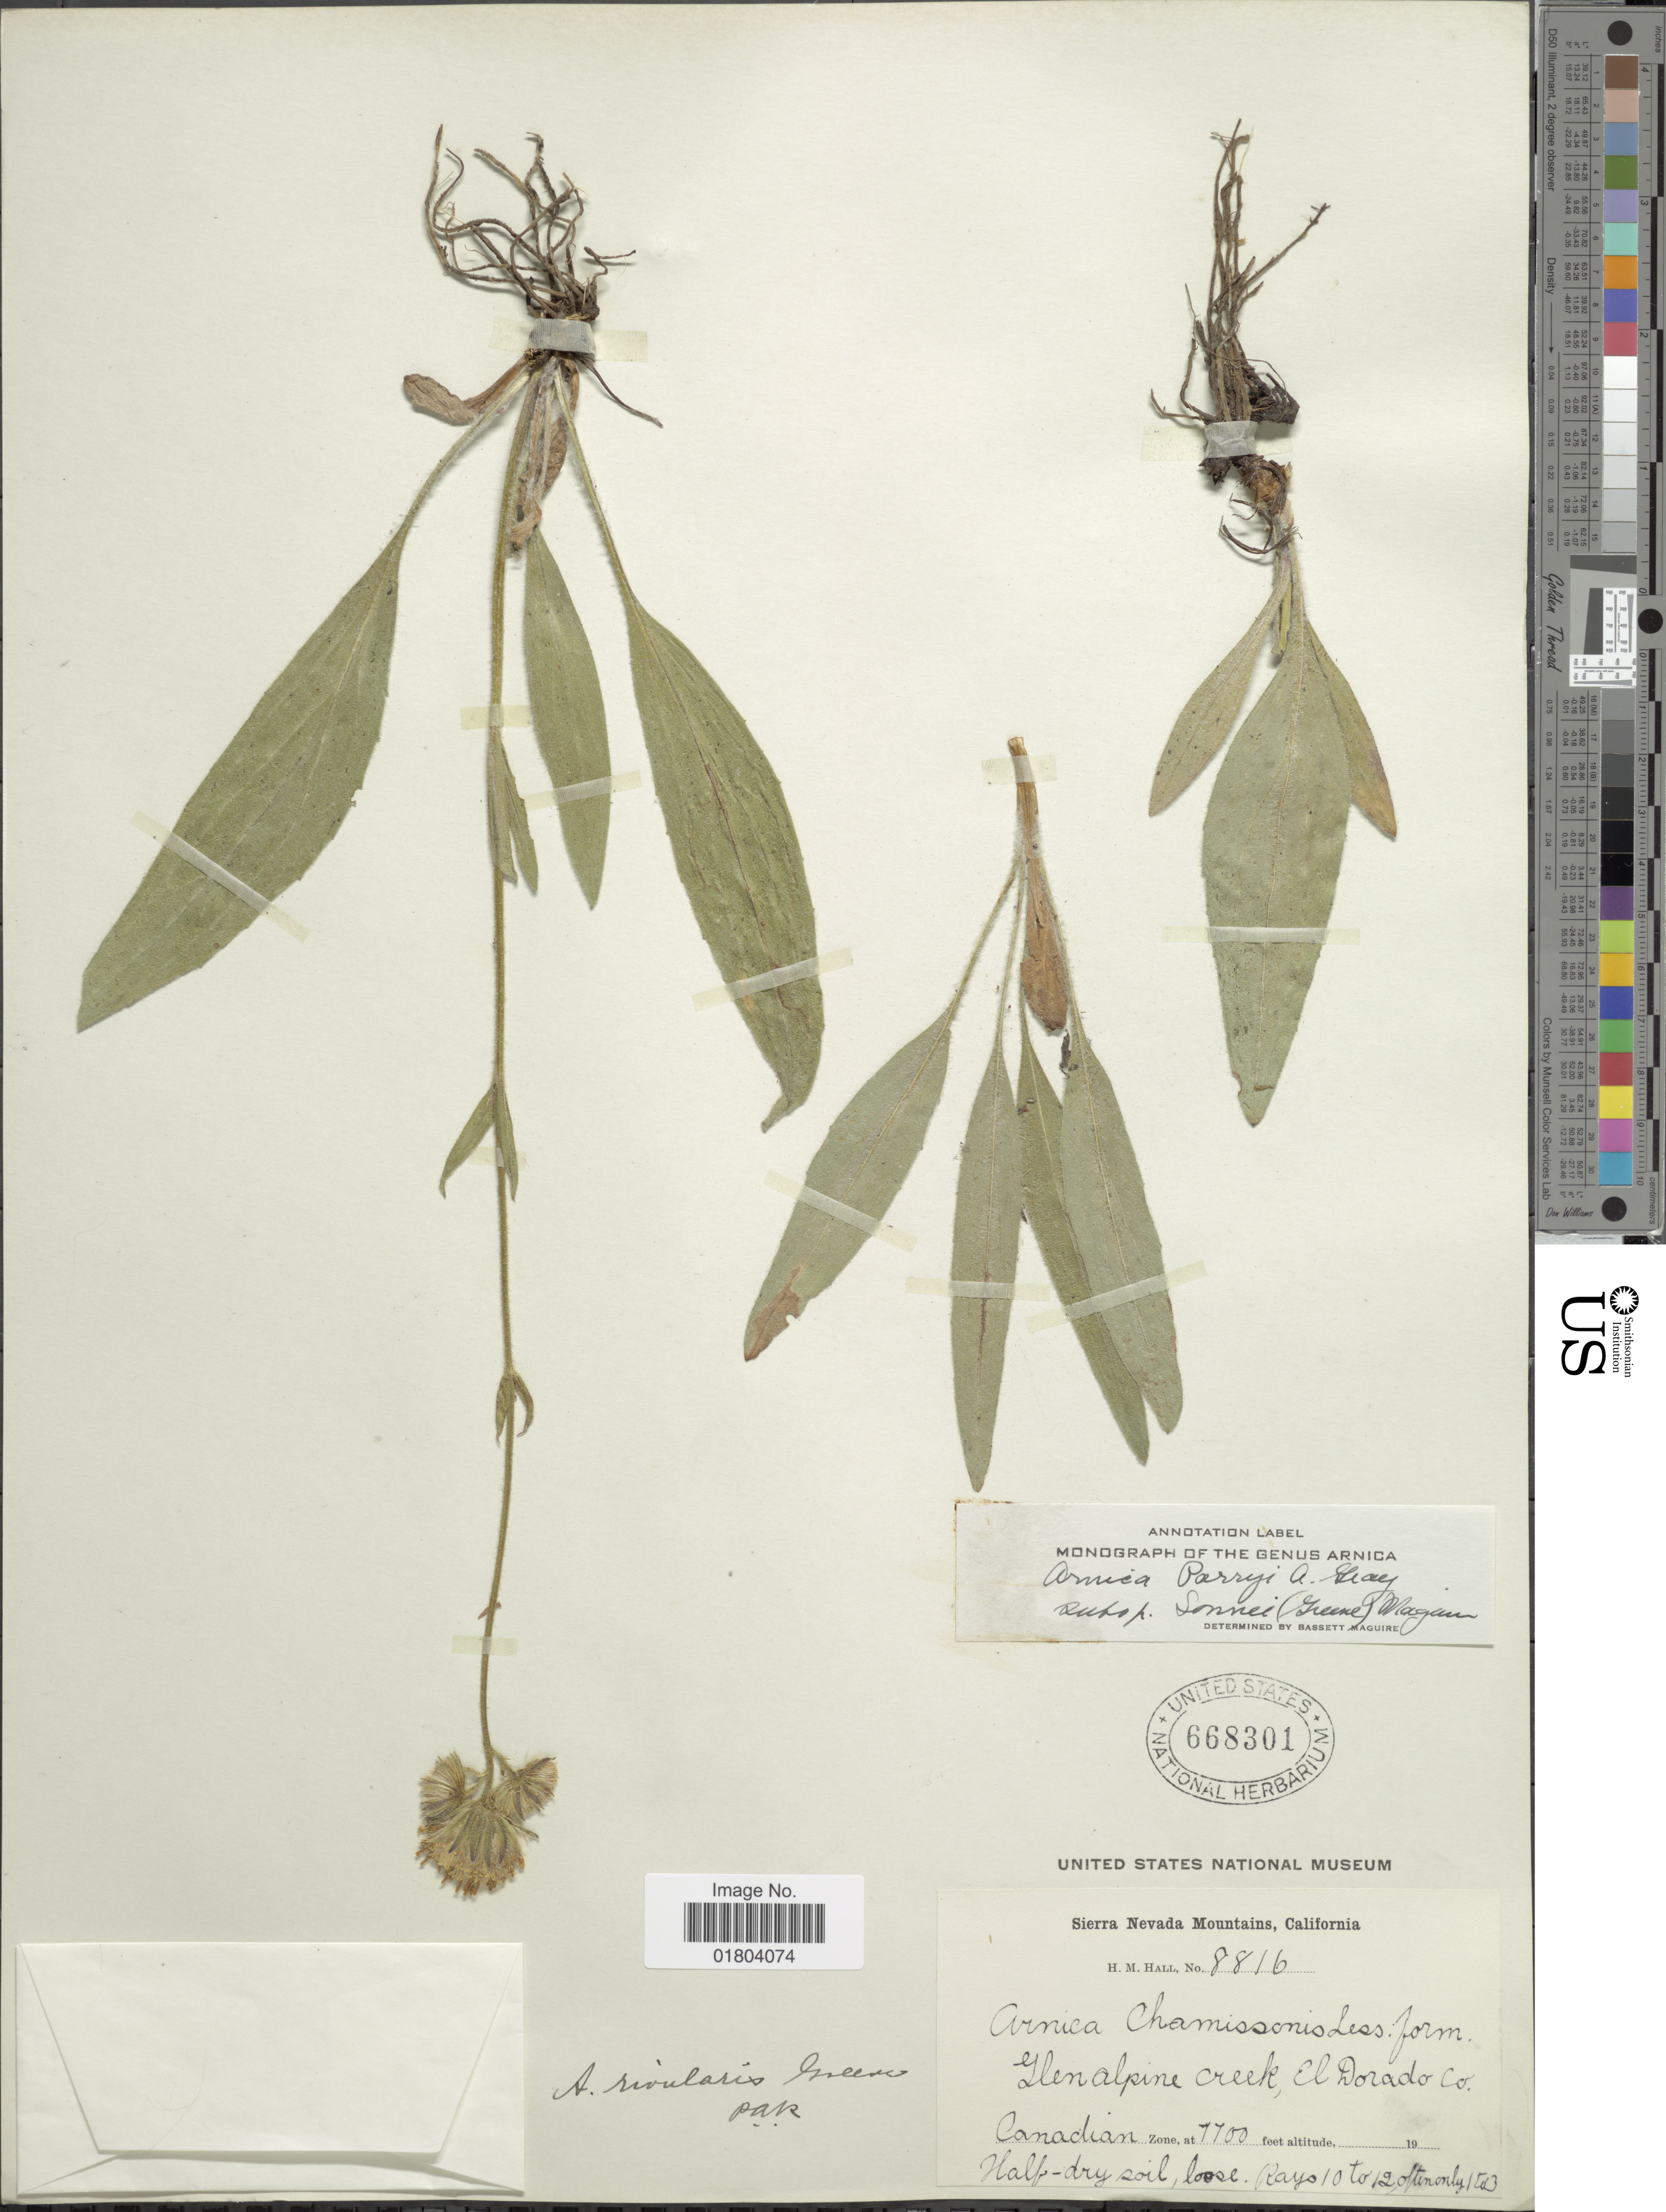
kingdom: Plantae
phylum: Tracheophyta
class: Magnoliopsida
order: Asterales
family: Asteraceae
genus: Arnica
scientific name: Arnica parryi subsp. sonnei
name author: (Greene) Maguire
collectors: H. M. Hall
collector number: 8816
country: United States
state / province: California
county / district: El Dorado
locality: Sierra Nevada Mountains, Glenalpine creek, El Dorado Co, Canadian Zone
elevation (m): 2347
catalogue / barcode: US 668301